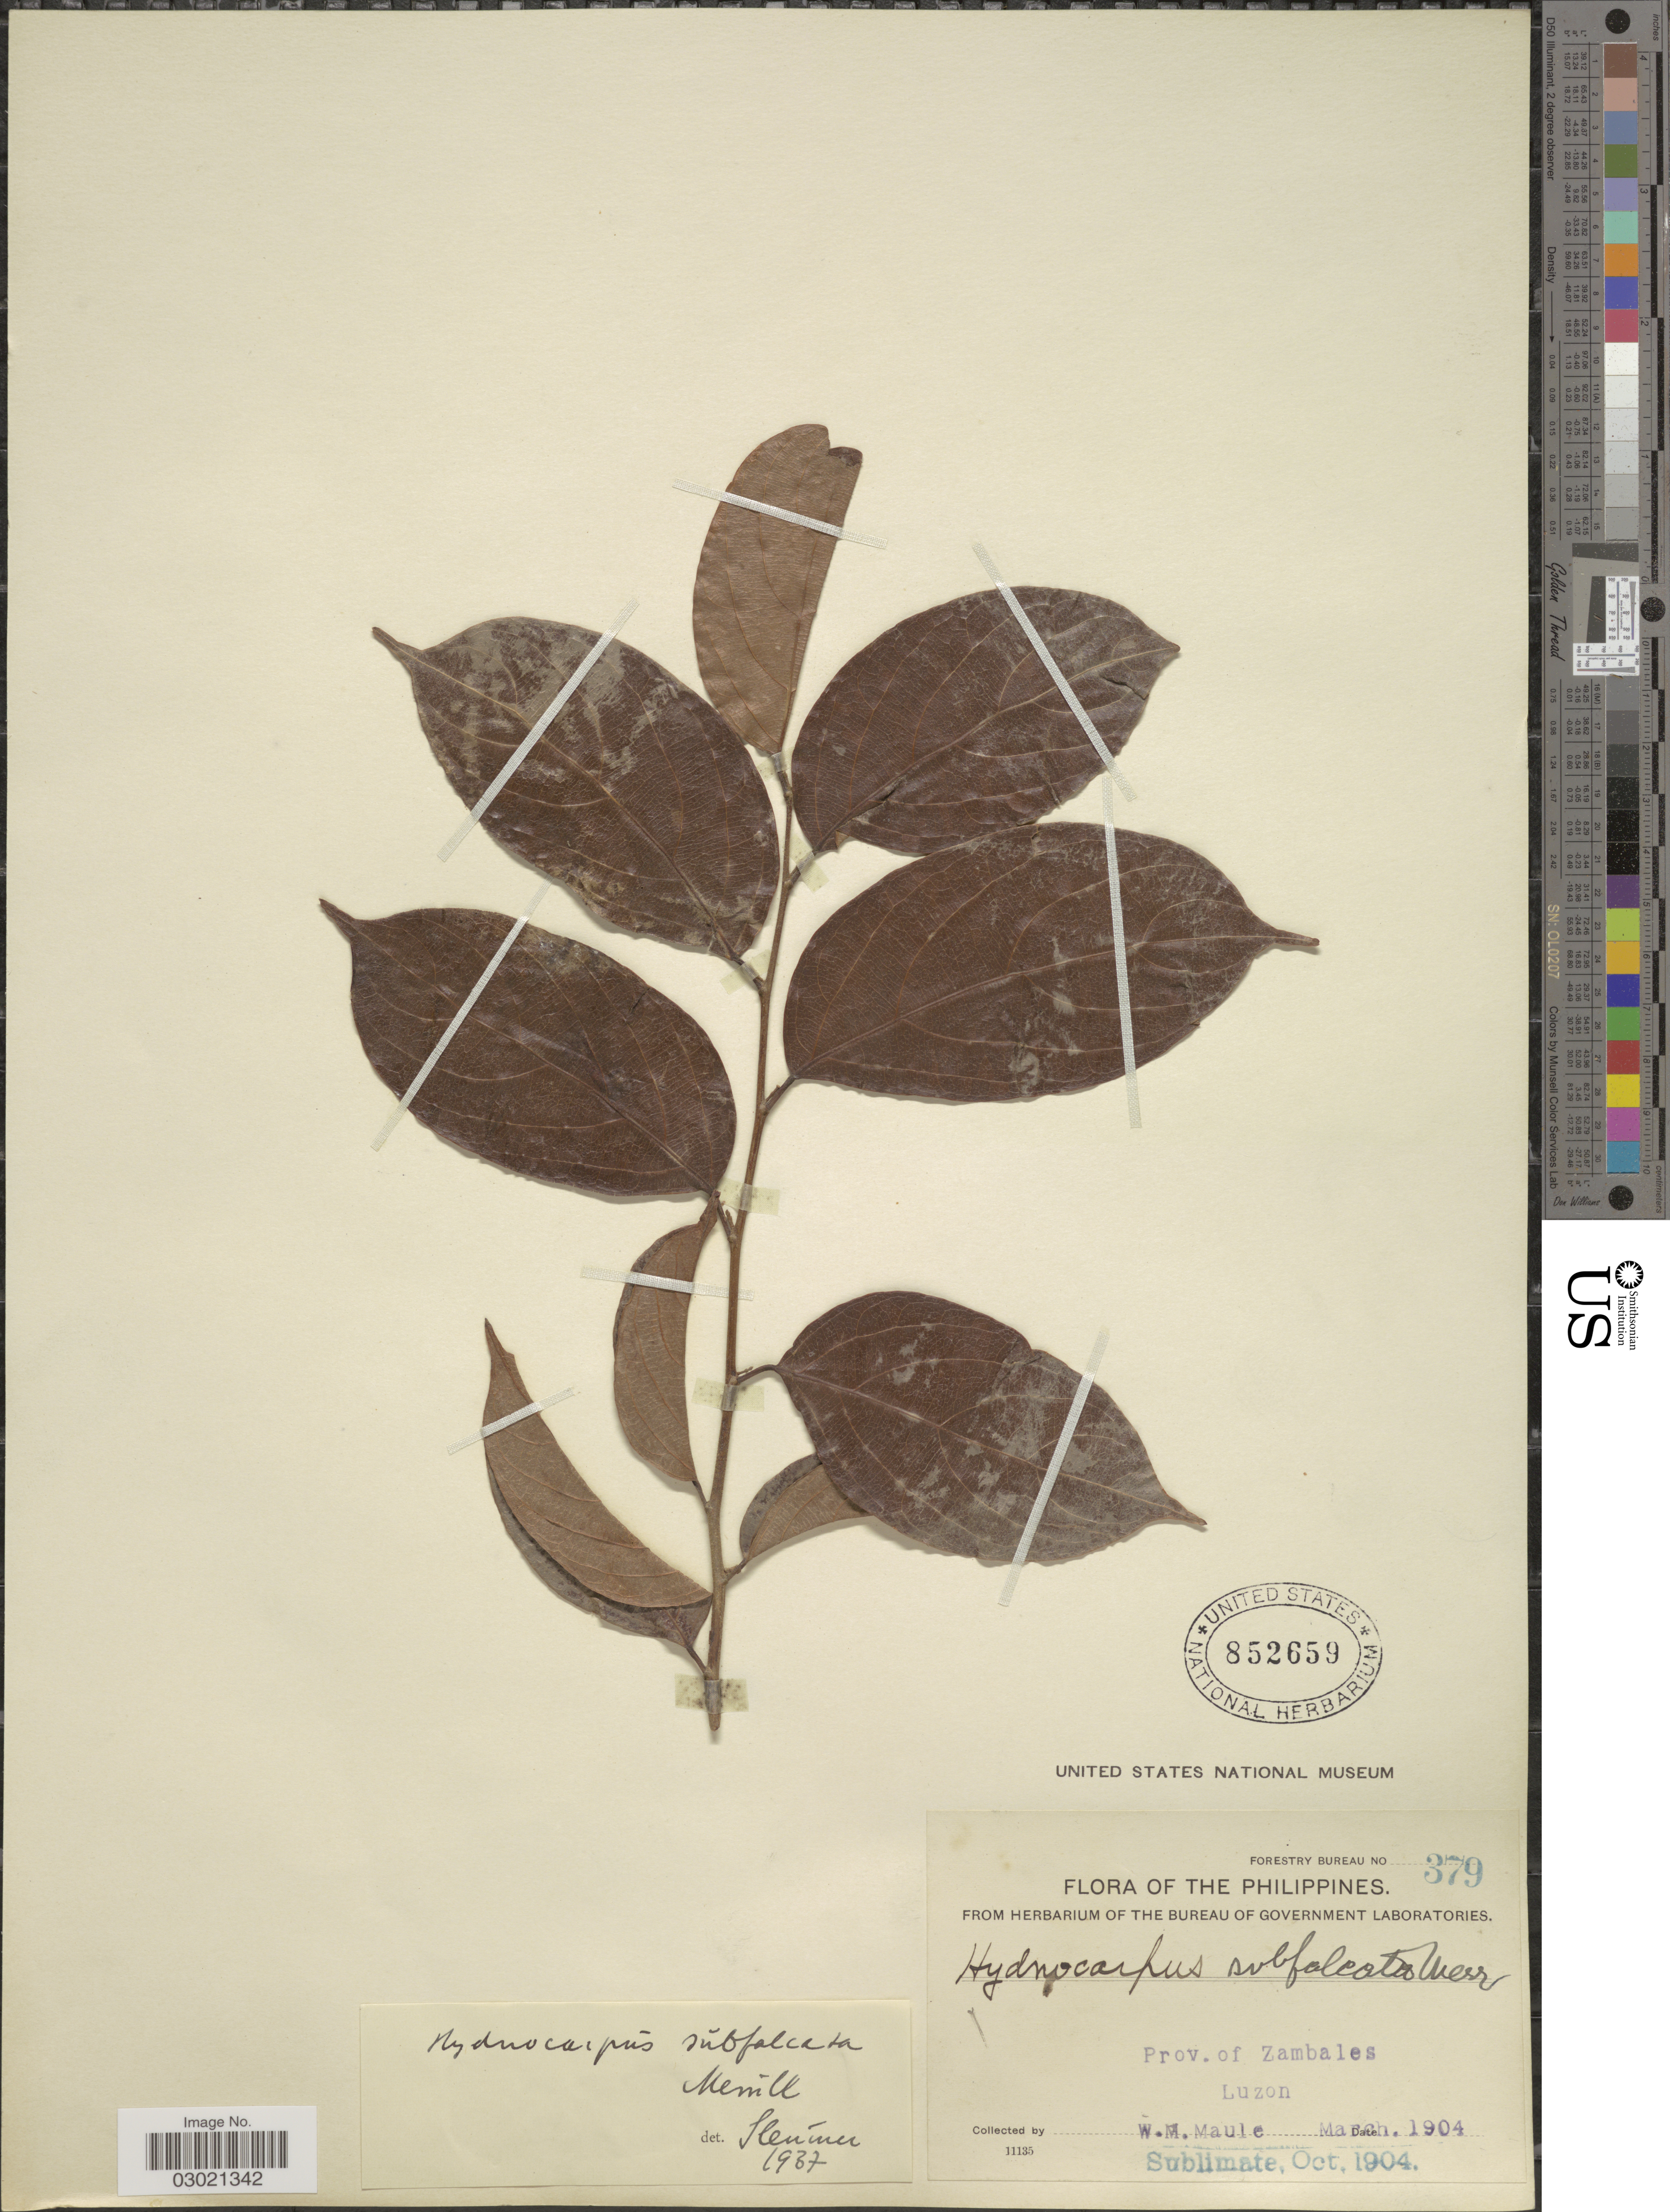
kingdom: Plantae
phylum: Tracheophyta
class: Magnoliopsida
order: Malpighiales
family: Achariaceae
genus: Hydnocarpus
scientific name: Hydnocarpus subfalcatus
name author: Merr.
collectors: W. Maule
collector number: Forestry Bureau 379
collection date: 1904-03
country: Philippines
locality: Prov. of Zambales, Luzon.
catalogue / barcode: US 852659